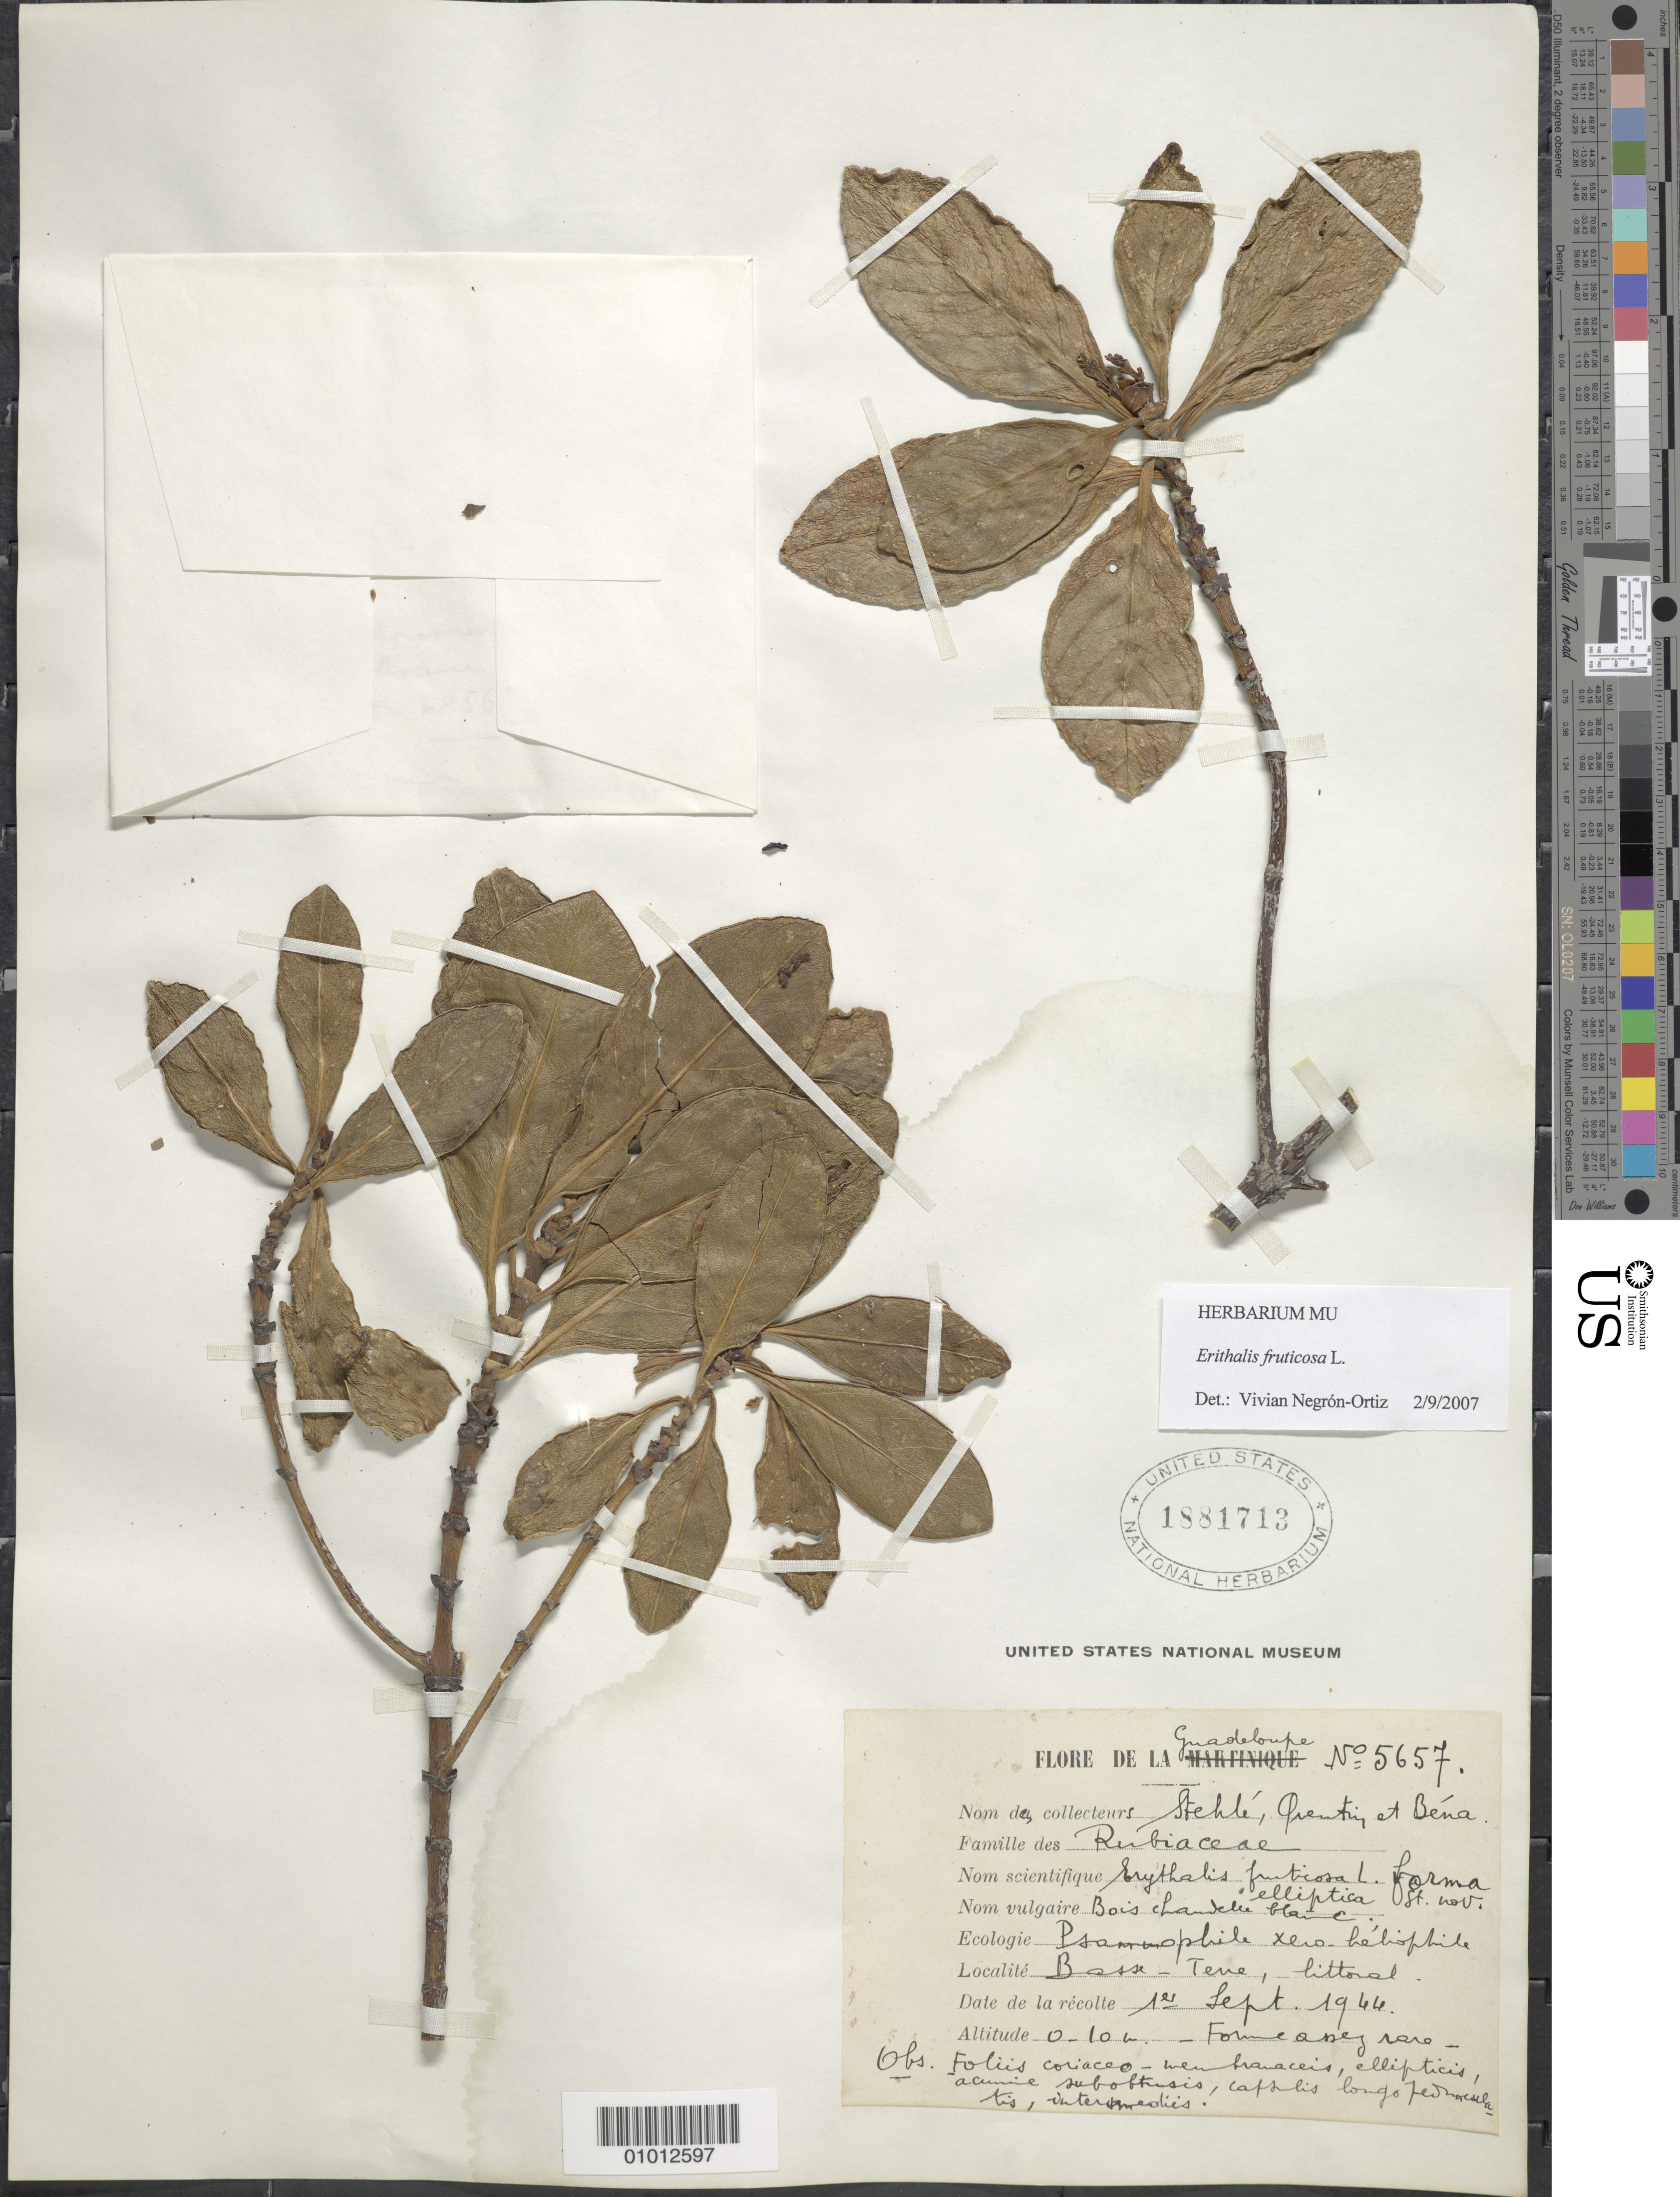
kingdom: Plantae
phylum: Tracheophyta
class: Magnoliopsida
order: Gentianales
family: Rubiaceae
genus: Erithalis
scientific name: Erithalis fruticosa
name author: L.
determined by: Negrón-Ortiz, V.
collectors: H. Stehlé, R. Quentin & P. Bena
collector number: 5657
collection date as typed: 01 Sep 1944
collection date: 1944-09-01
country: Guadeloupe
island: Basse Terre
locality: Basse Terre, littoral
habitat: Psammophile xero-héliophile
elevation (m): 0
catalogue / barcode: US 1881713